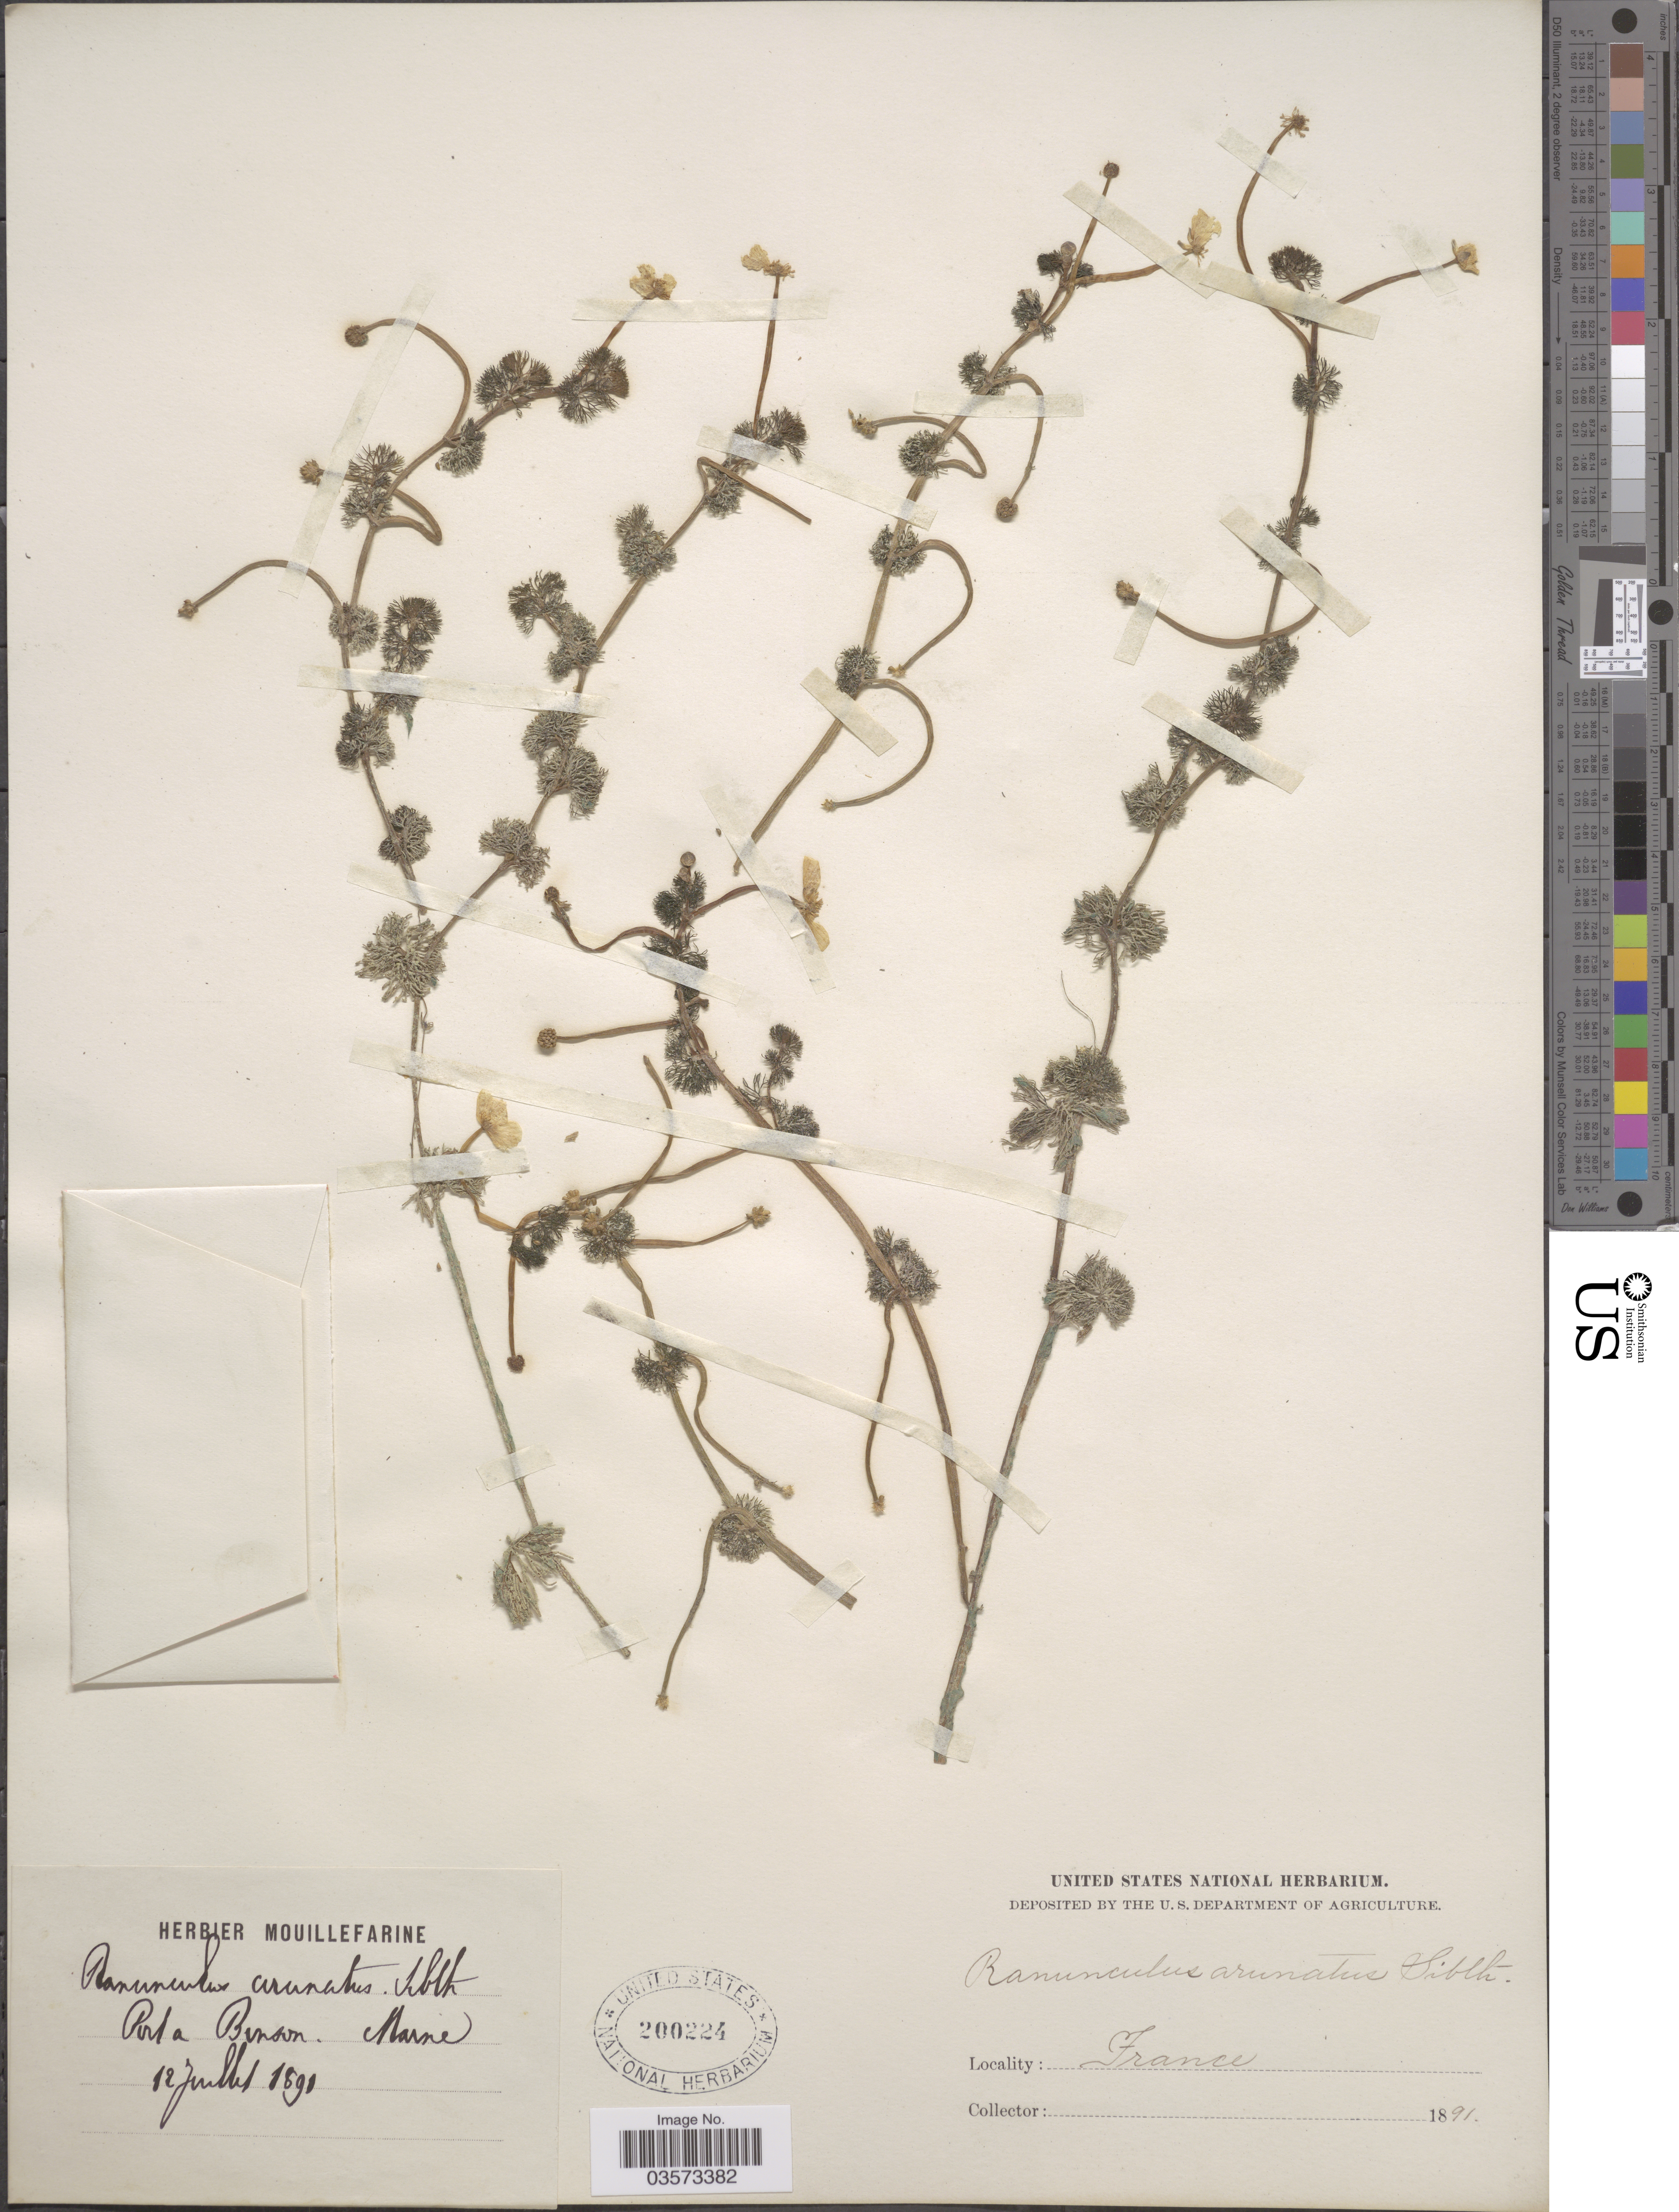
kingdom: Plantae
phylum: Tracheophyta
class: Magnoliopsida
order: Ranunculales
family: Ranunculaceae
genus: Ranunculus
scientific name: Ranunculus circinatus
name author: Sibth.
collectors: ex herb. Mouillefarine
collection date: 1891-07-12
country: France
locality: Porta Benson. Marne.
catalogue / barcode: US 200224